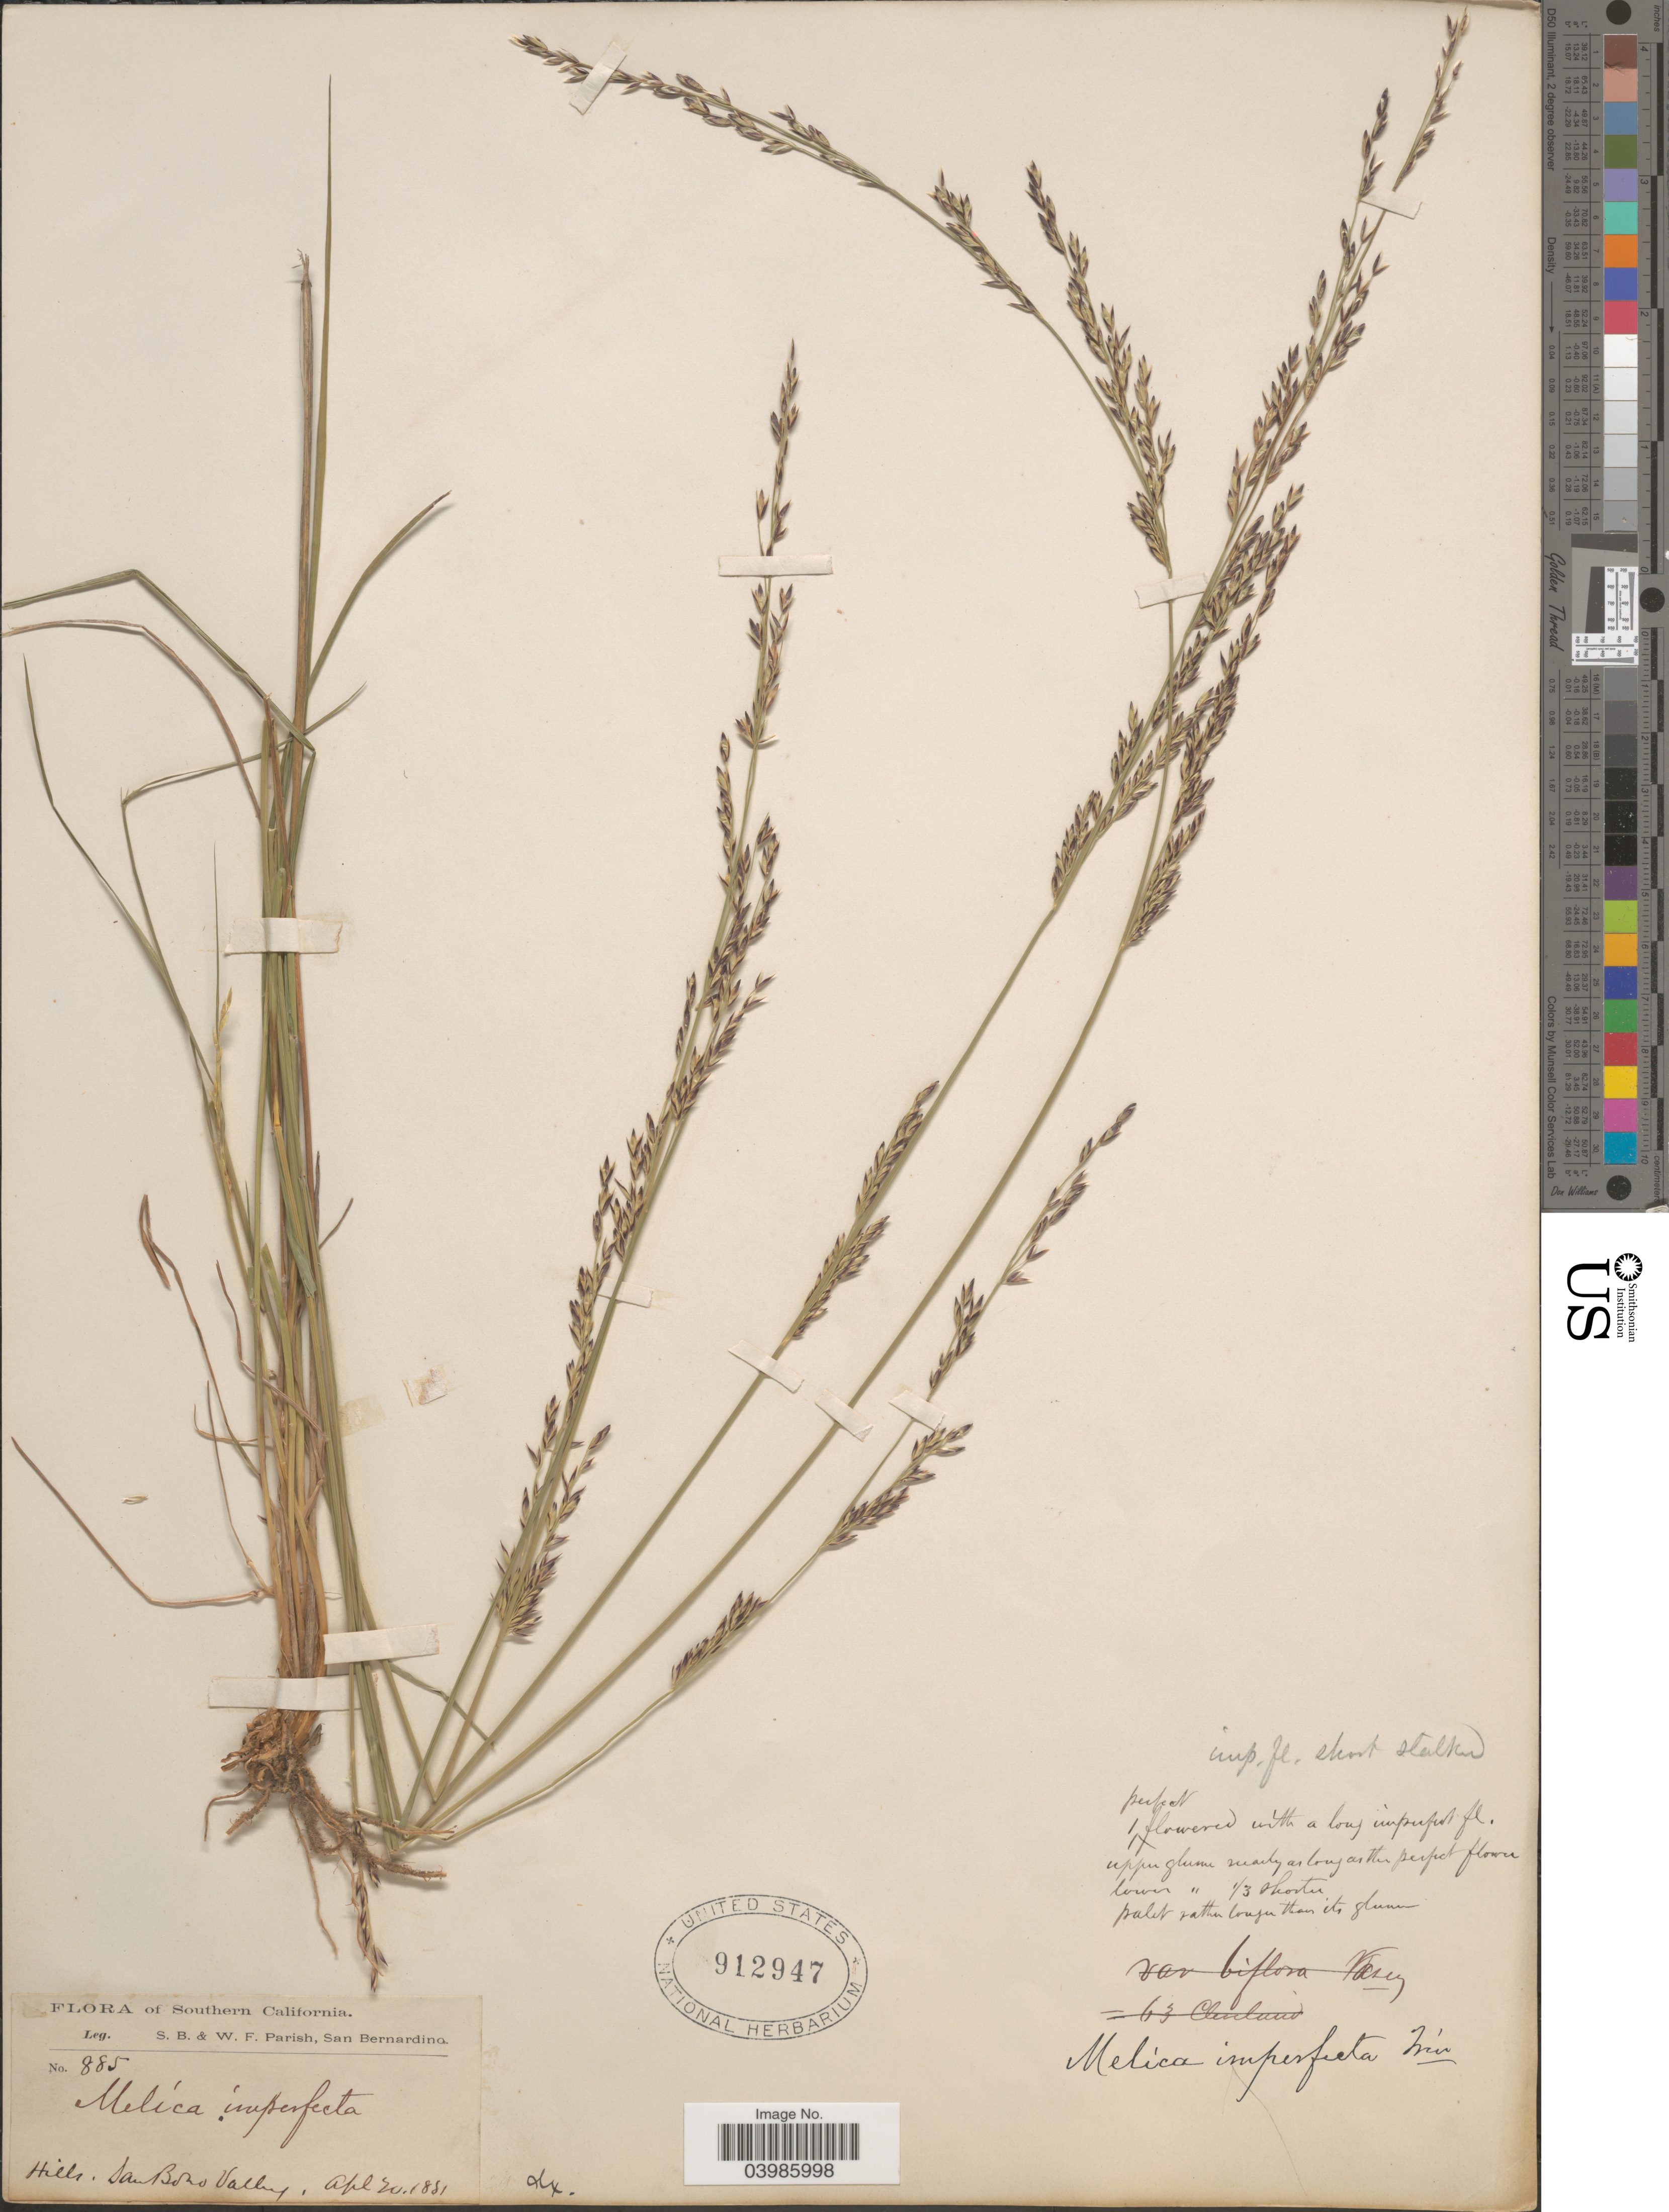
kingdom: Plantae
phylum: Tracheophyta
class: Liliopsida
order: Poales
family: Poaceae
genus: Melica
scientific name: Melica imperfecta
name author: Trin.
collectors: S. B. Parish & W. F. Parish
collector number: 885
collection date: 1881-04-20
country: United States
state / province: California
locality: Southern California. Hills. San Bono Valley.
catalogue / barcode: US 912947